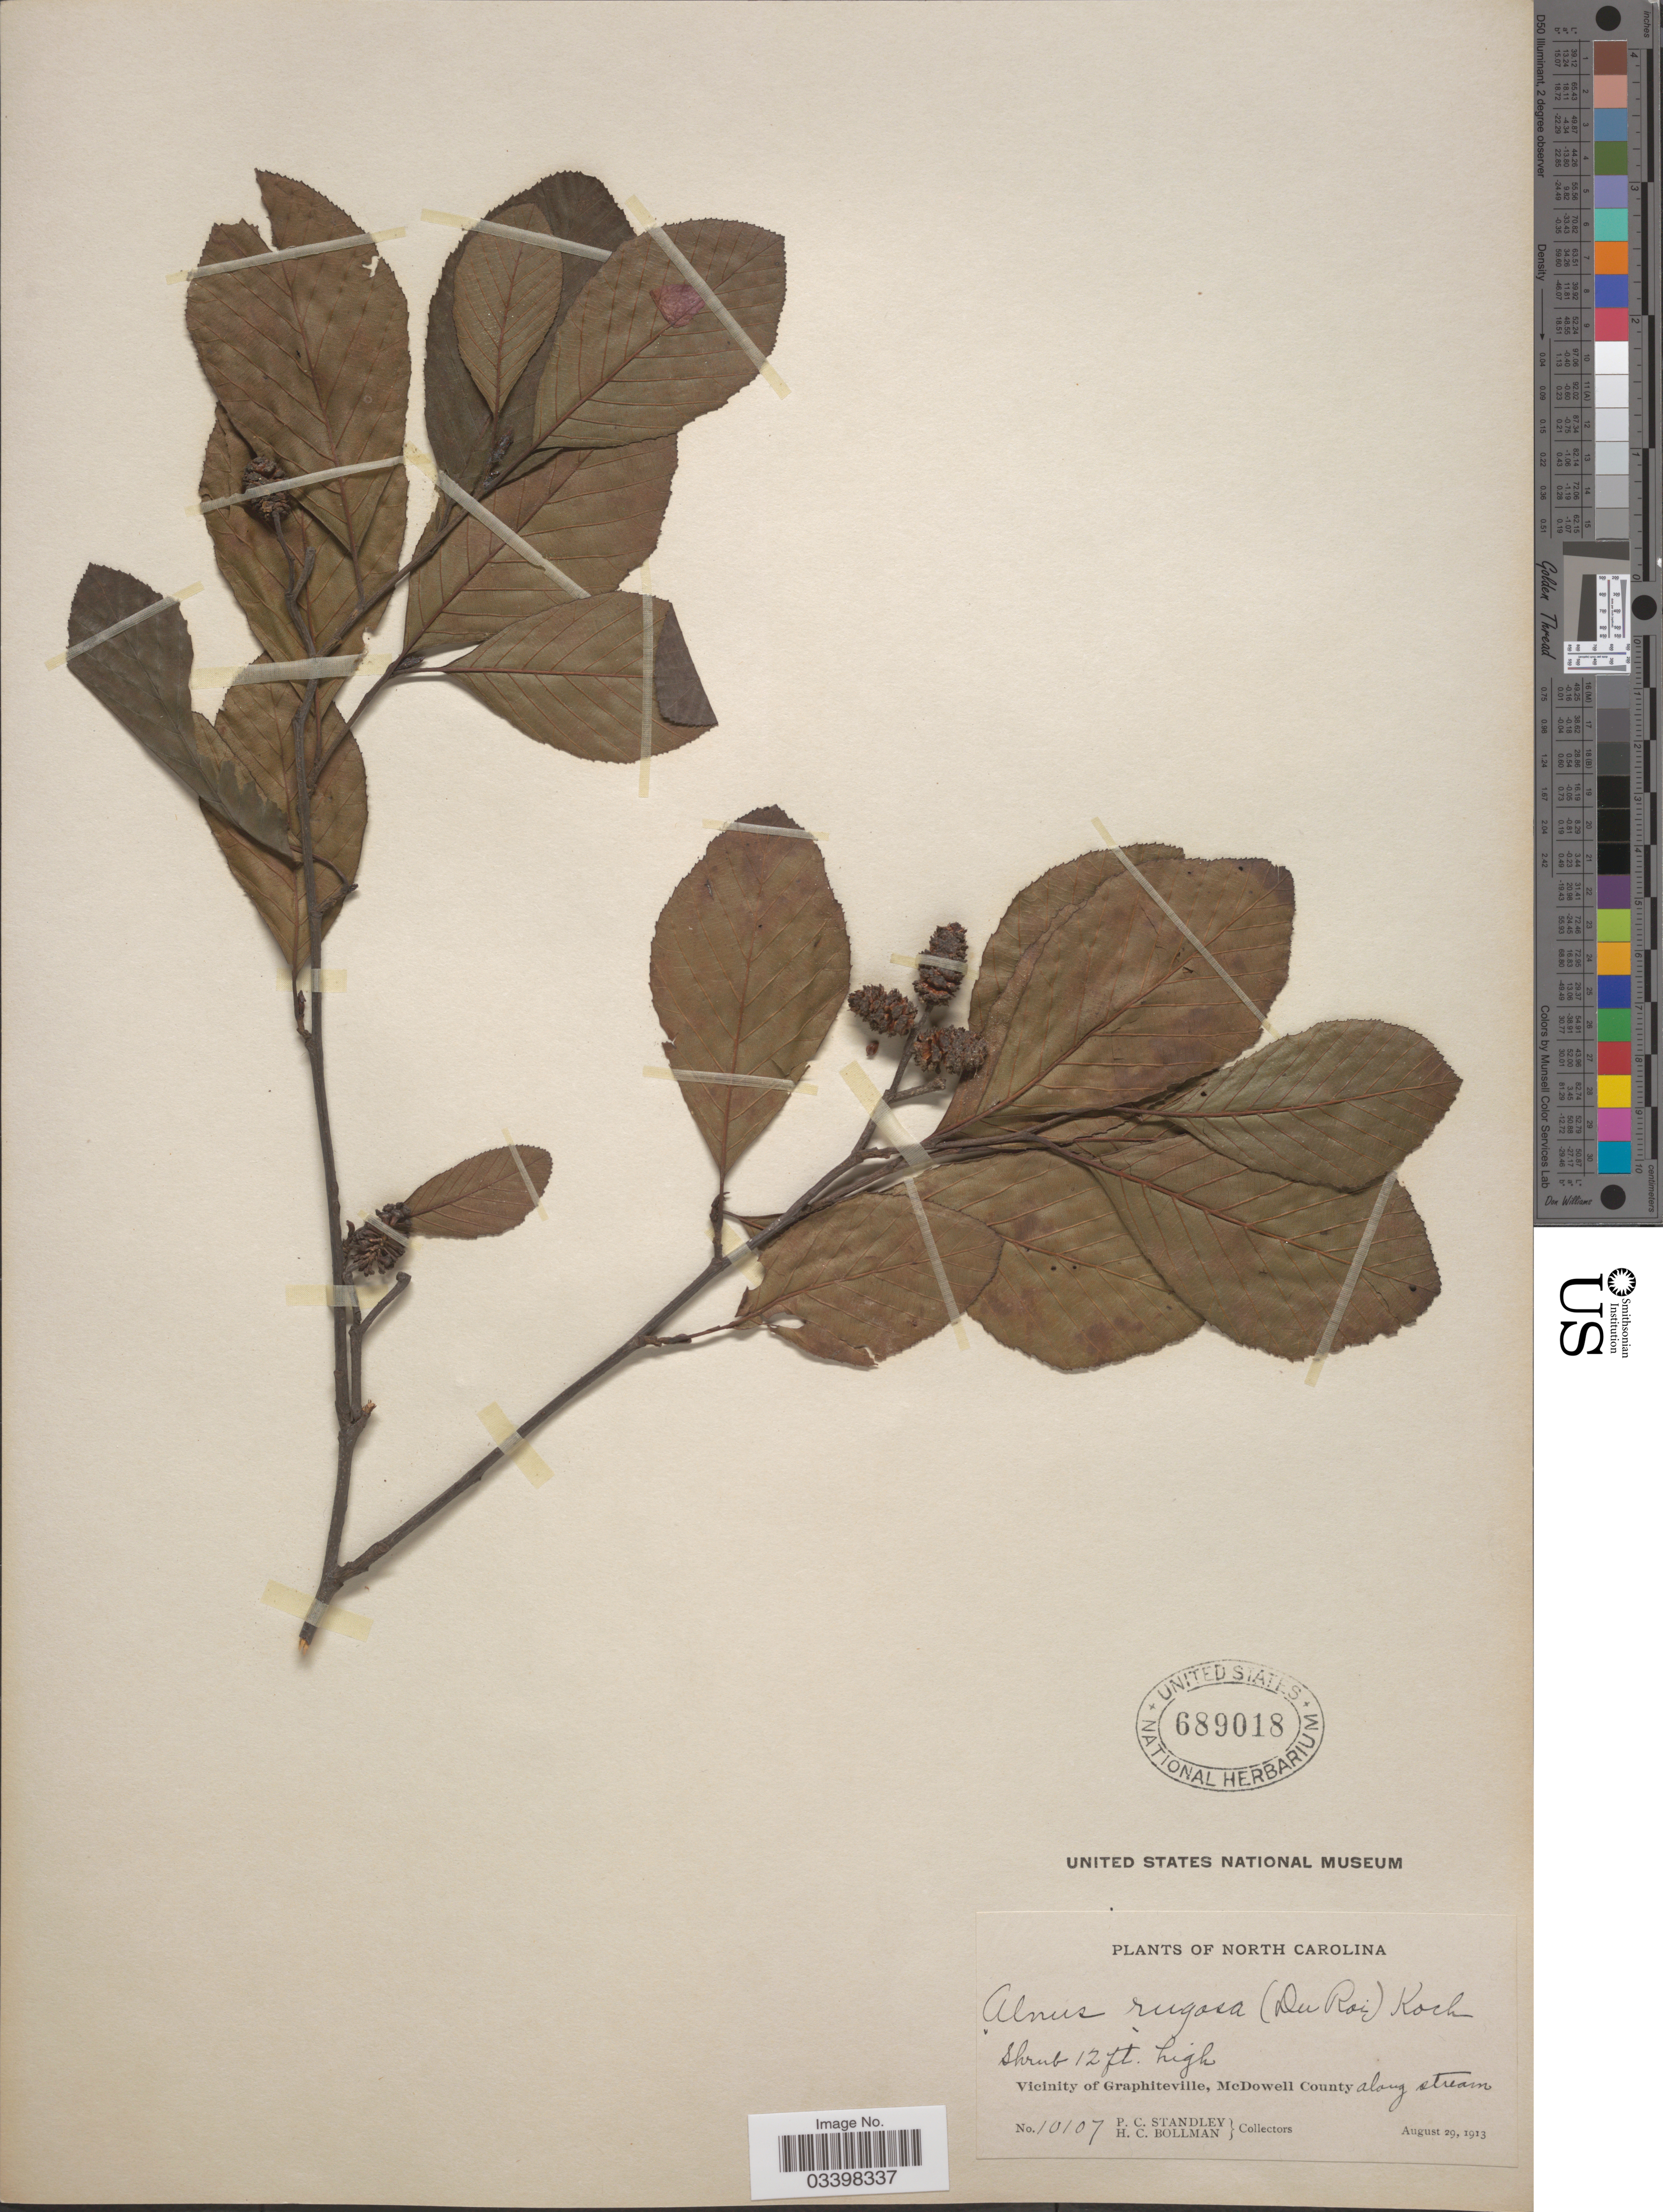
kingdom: Plantae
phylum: Tracheophyta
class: Magnoliopsida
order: Fagales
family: Betulaceae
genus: Alnus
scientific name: Alnus serrulata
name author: (Aiton) Willd.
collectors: P. C. Standley & H. C. Bollman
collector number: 10107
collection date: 1913-08-29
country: United States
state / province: North Carolina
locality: Vicinity of Graphiteville, McDowell County.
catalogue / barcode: US 689018